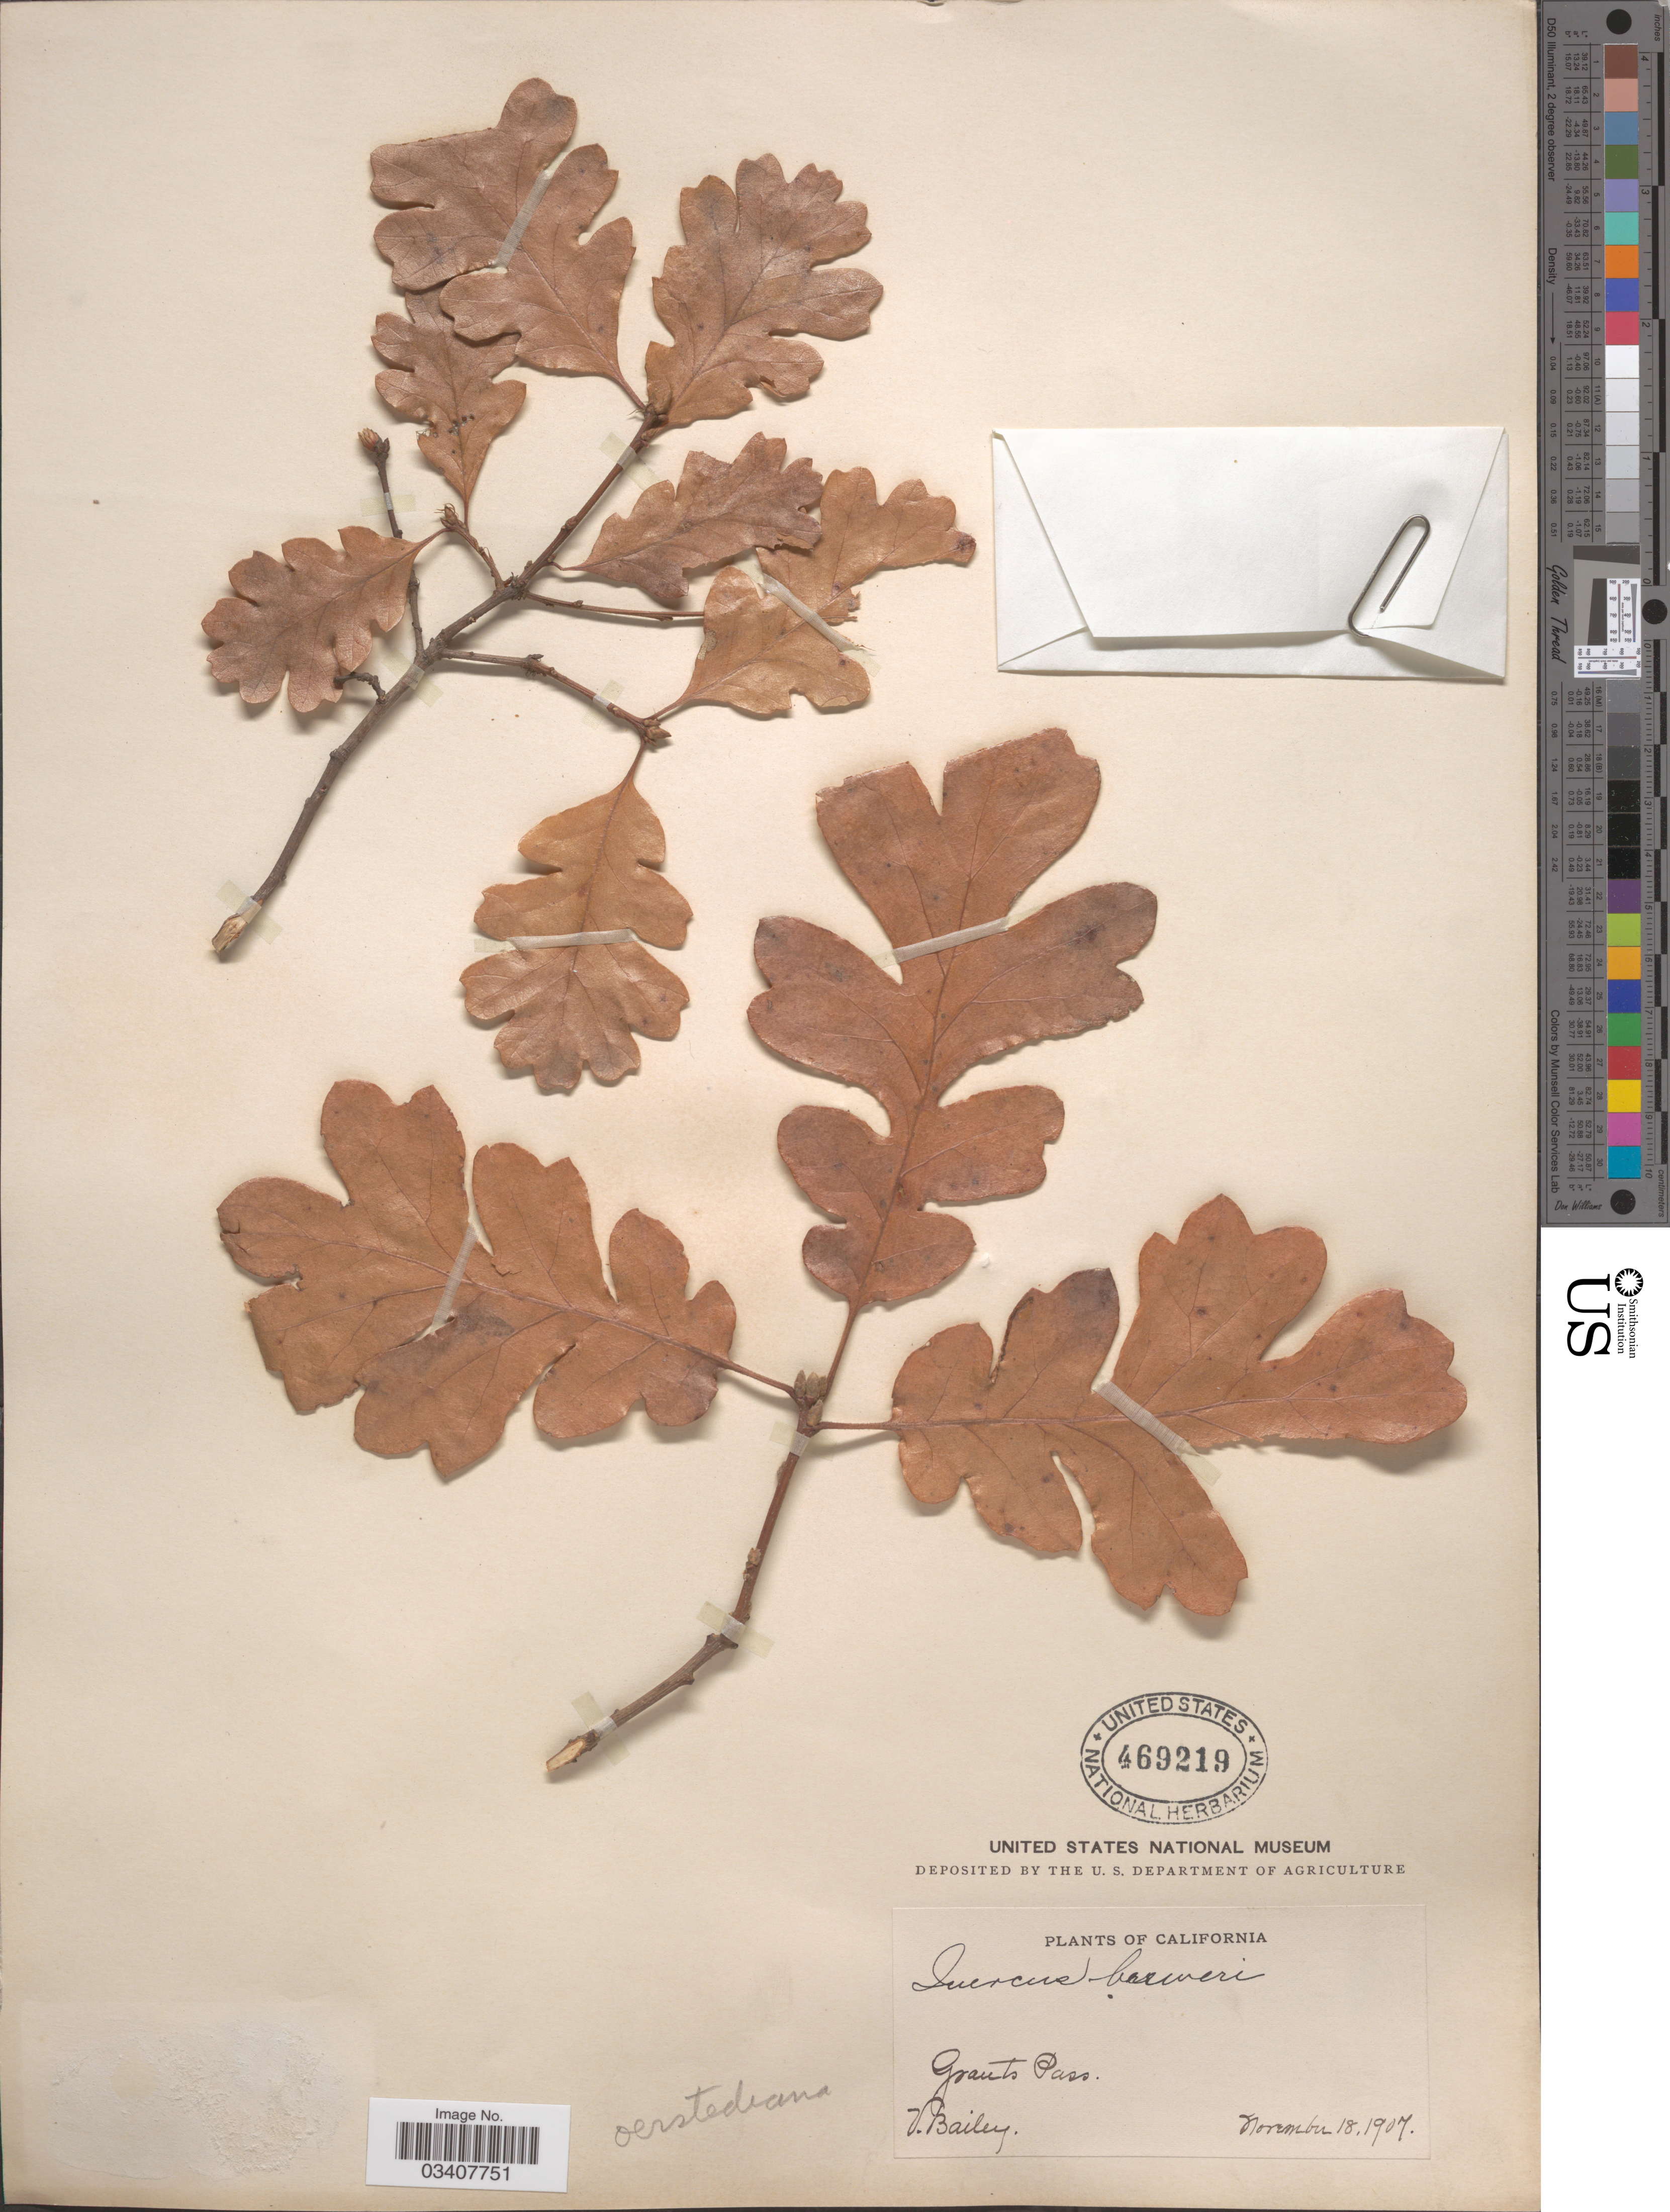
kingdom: Plantae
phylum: Tracheophyta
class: Magnoliopsida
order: Fagales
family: Fagaceae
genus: Quercus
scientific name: Quercus oerstediana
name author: R. Br.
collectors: V. L. Bailey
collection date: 1907-11-18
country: United States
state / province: California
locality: Grants Pass.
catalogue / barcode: US 469219